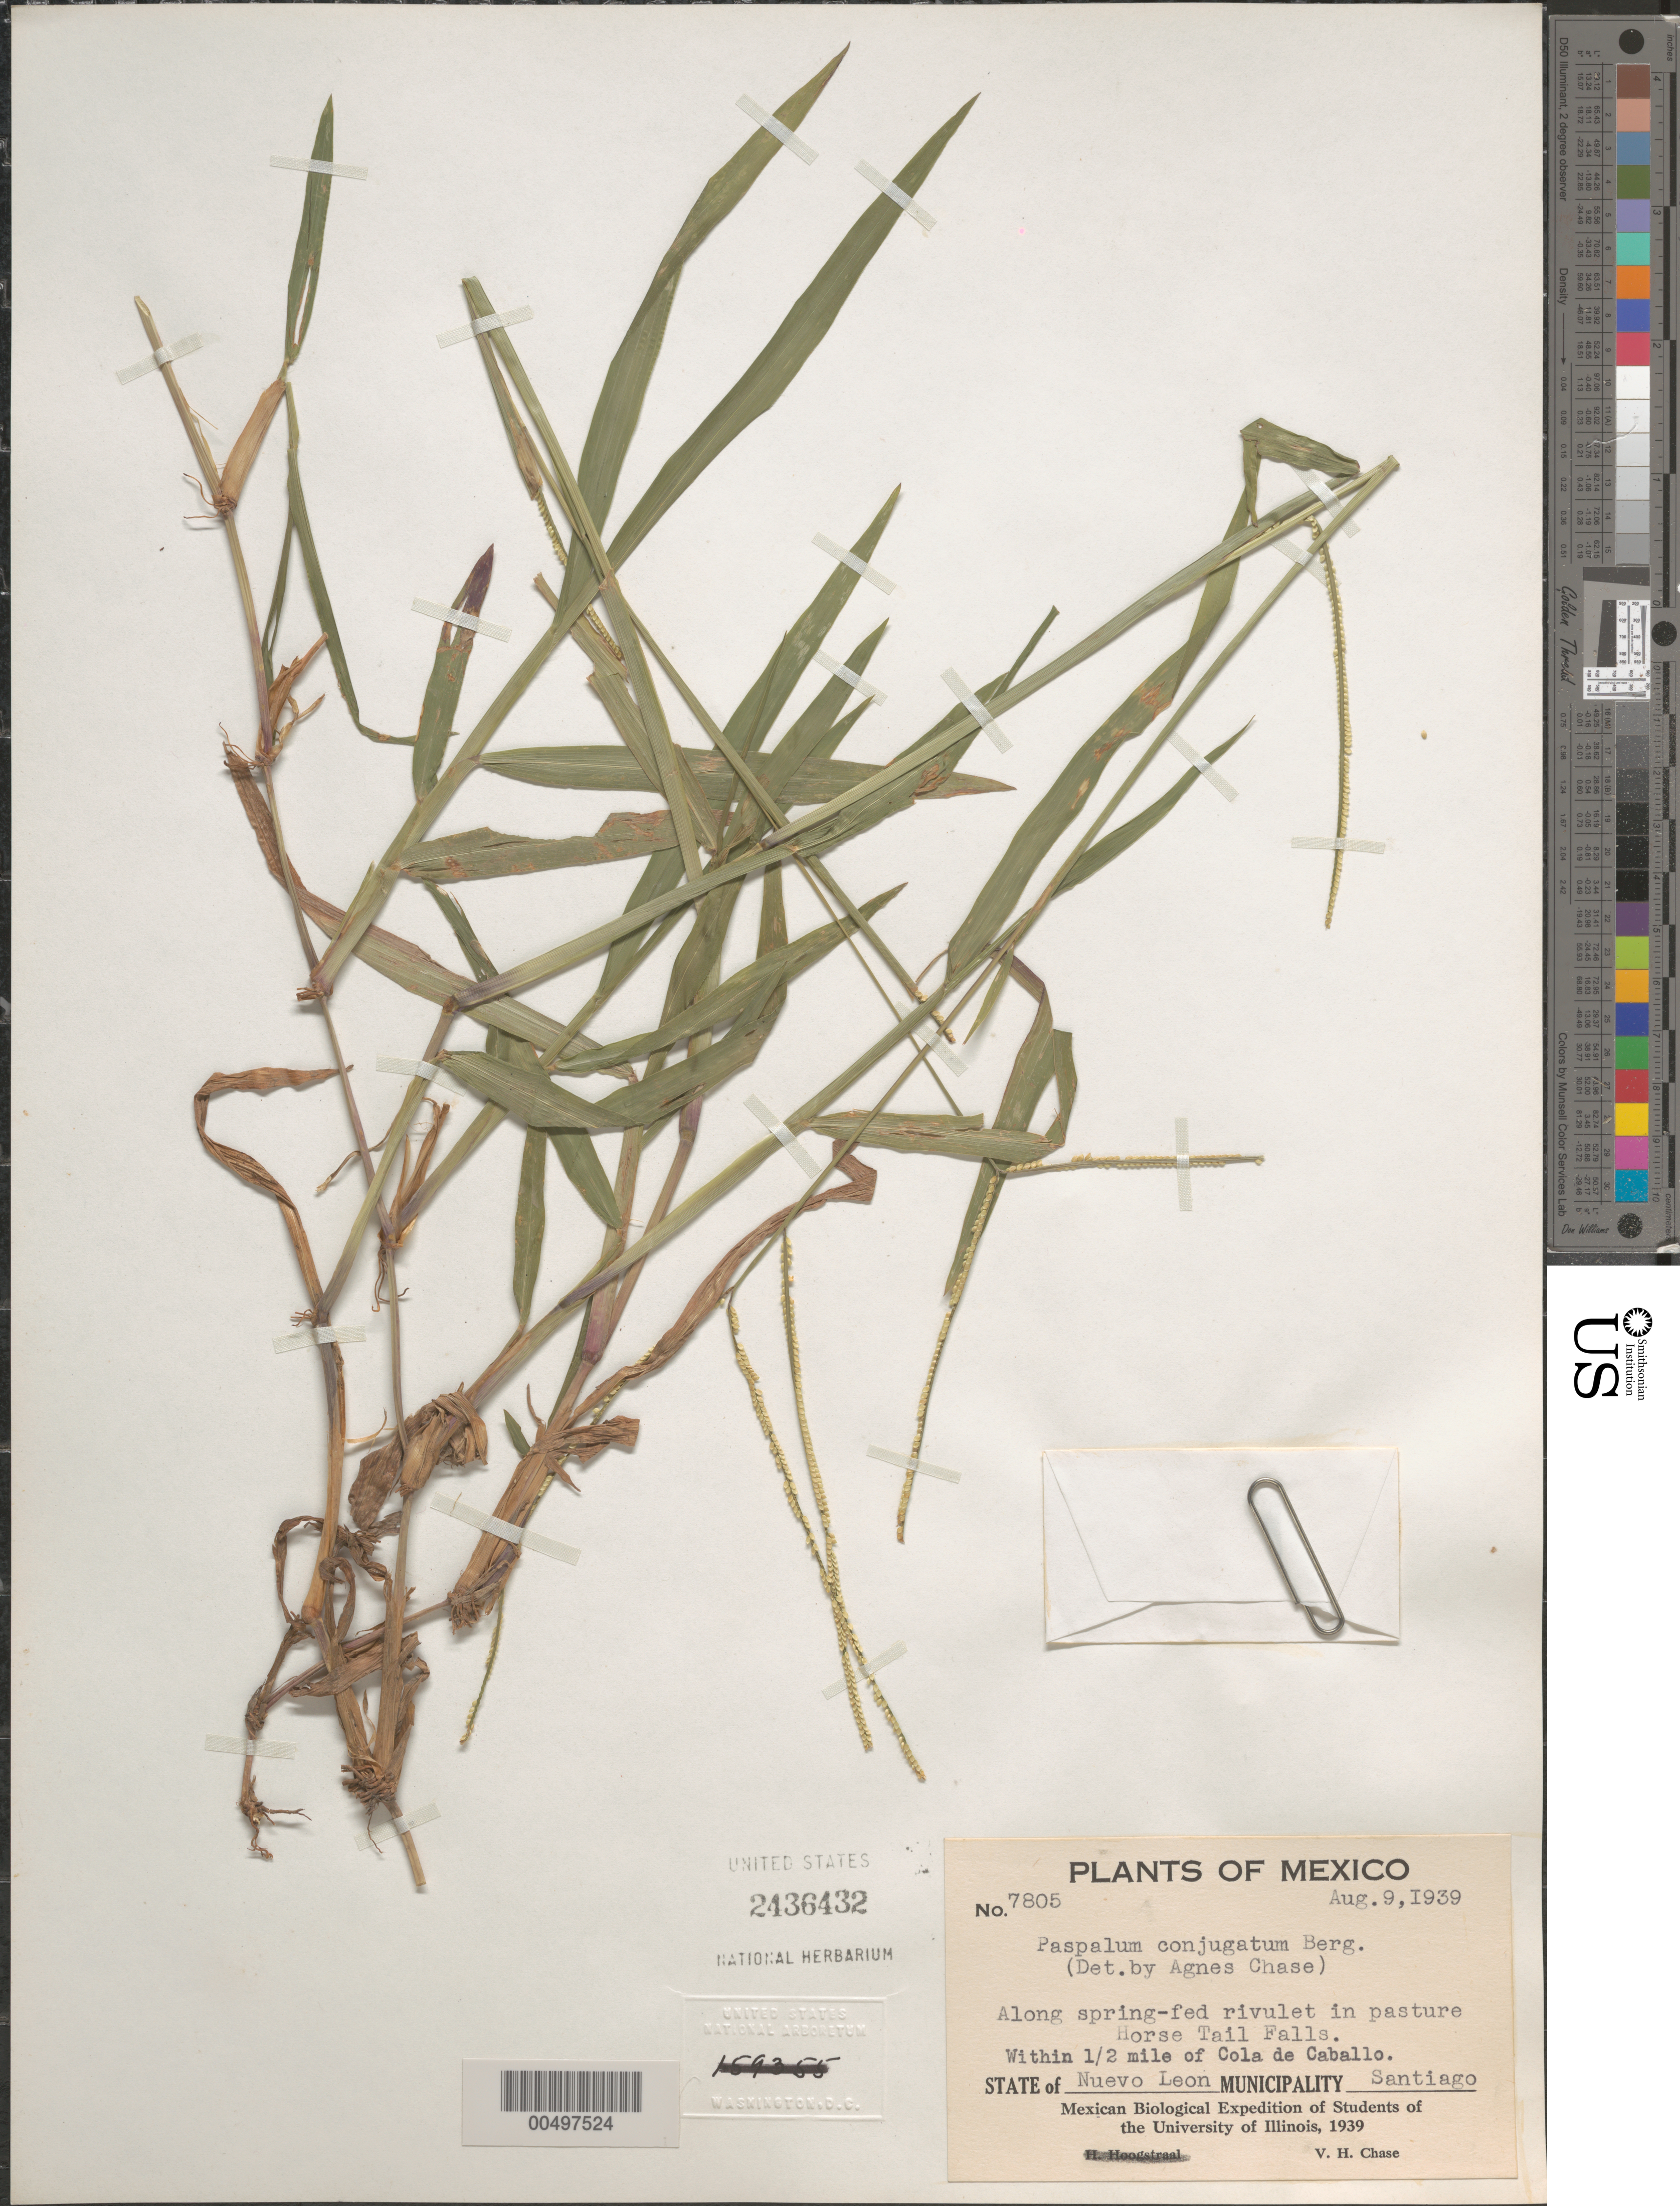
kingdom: Plantae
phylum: Tracheophyta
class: Liliopsida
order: Poales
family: Poaceae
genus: Paspalum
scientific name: Paspalum conjugatum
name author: P.J. Bergius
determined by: Chase, [M.] Agnes, (US)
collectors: V. H. Chase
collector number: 7805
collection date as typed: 9 Aug 1939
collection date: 1939-08-09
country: Mexico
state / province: Nuevo León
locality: Horse Tail Falls, within 0.5 mi of Cola de Caballo, Santiago Mun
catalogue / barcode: US 2436432